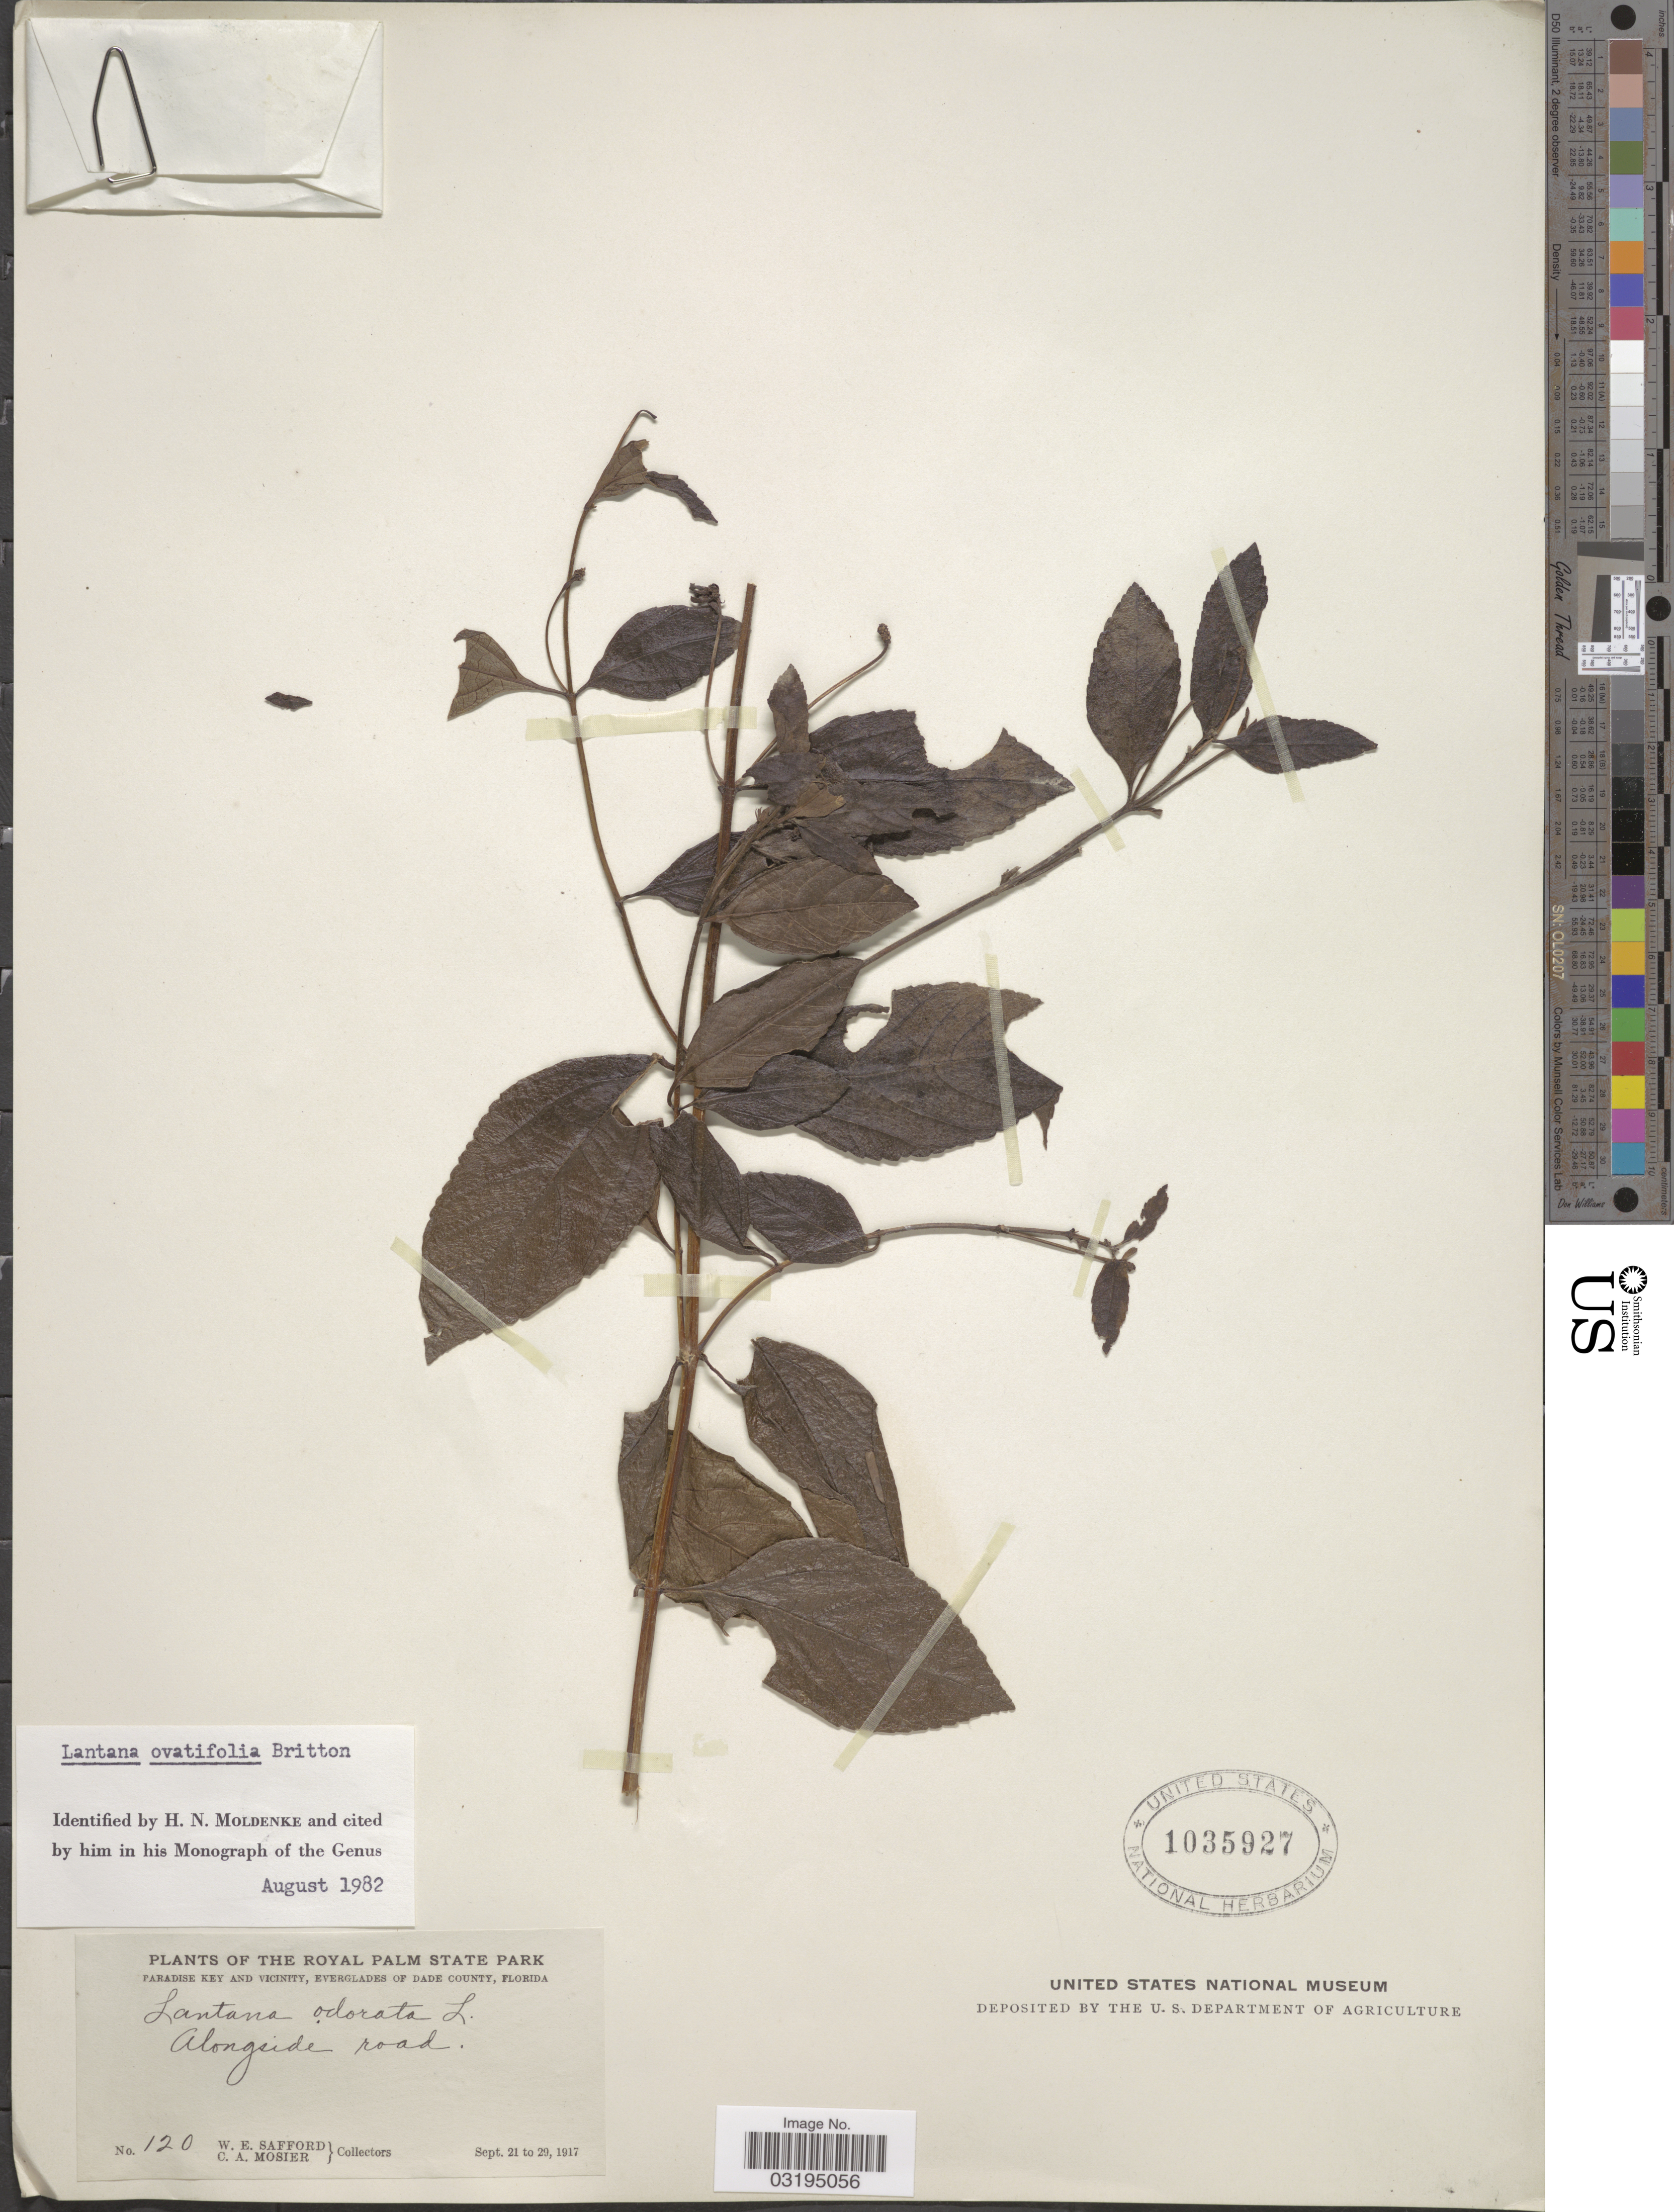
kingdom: Plantae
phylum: Tracheophyta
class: Magnoliopsida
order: Lamiales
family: Verbenaceae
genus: Lantana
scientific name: Lantana ovatifolia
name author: Britton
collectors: W. E. Safford & C. A. Mosier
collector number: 120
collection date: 1917-09-21/1917-09-29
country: United States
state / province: Florida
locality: The Royal Palm State Park, Paradise Key and Vicinity, Everglades of Dade County, Alongside road.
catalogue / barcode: US 1035927